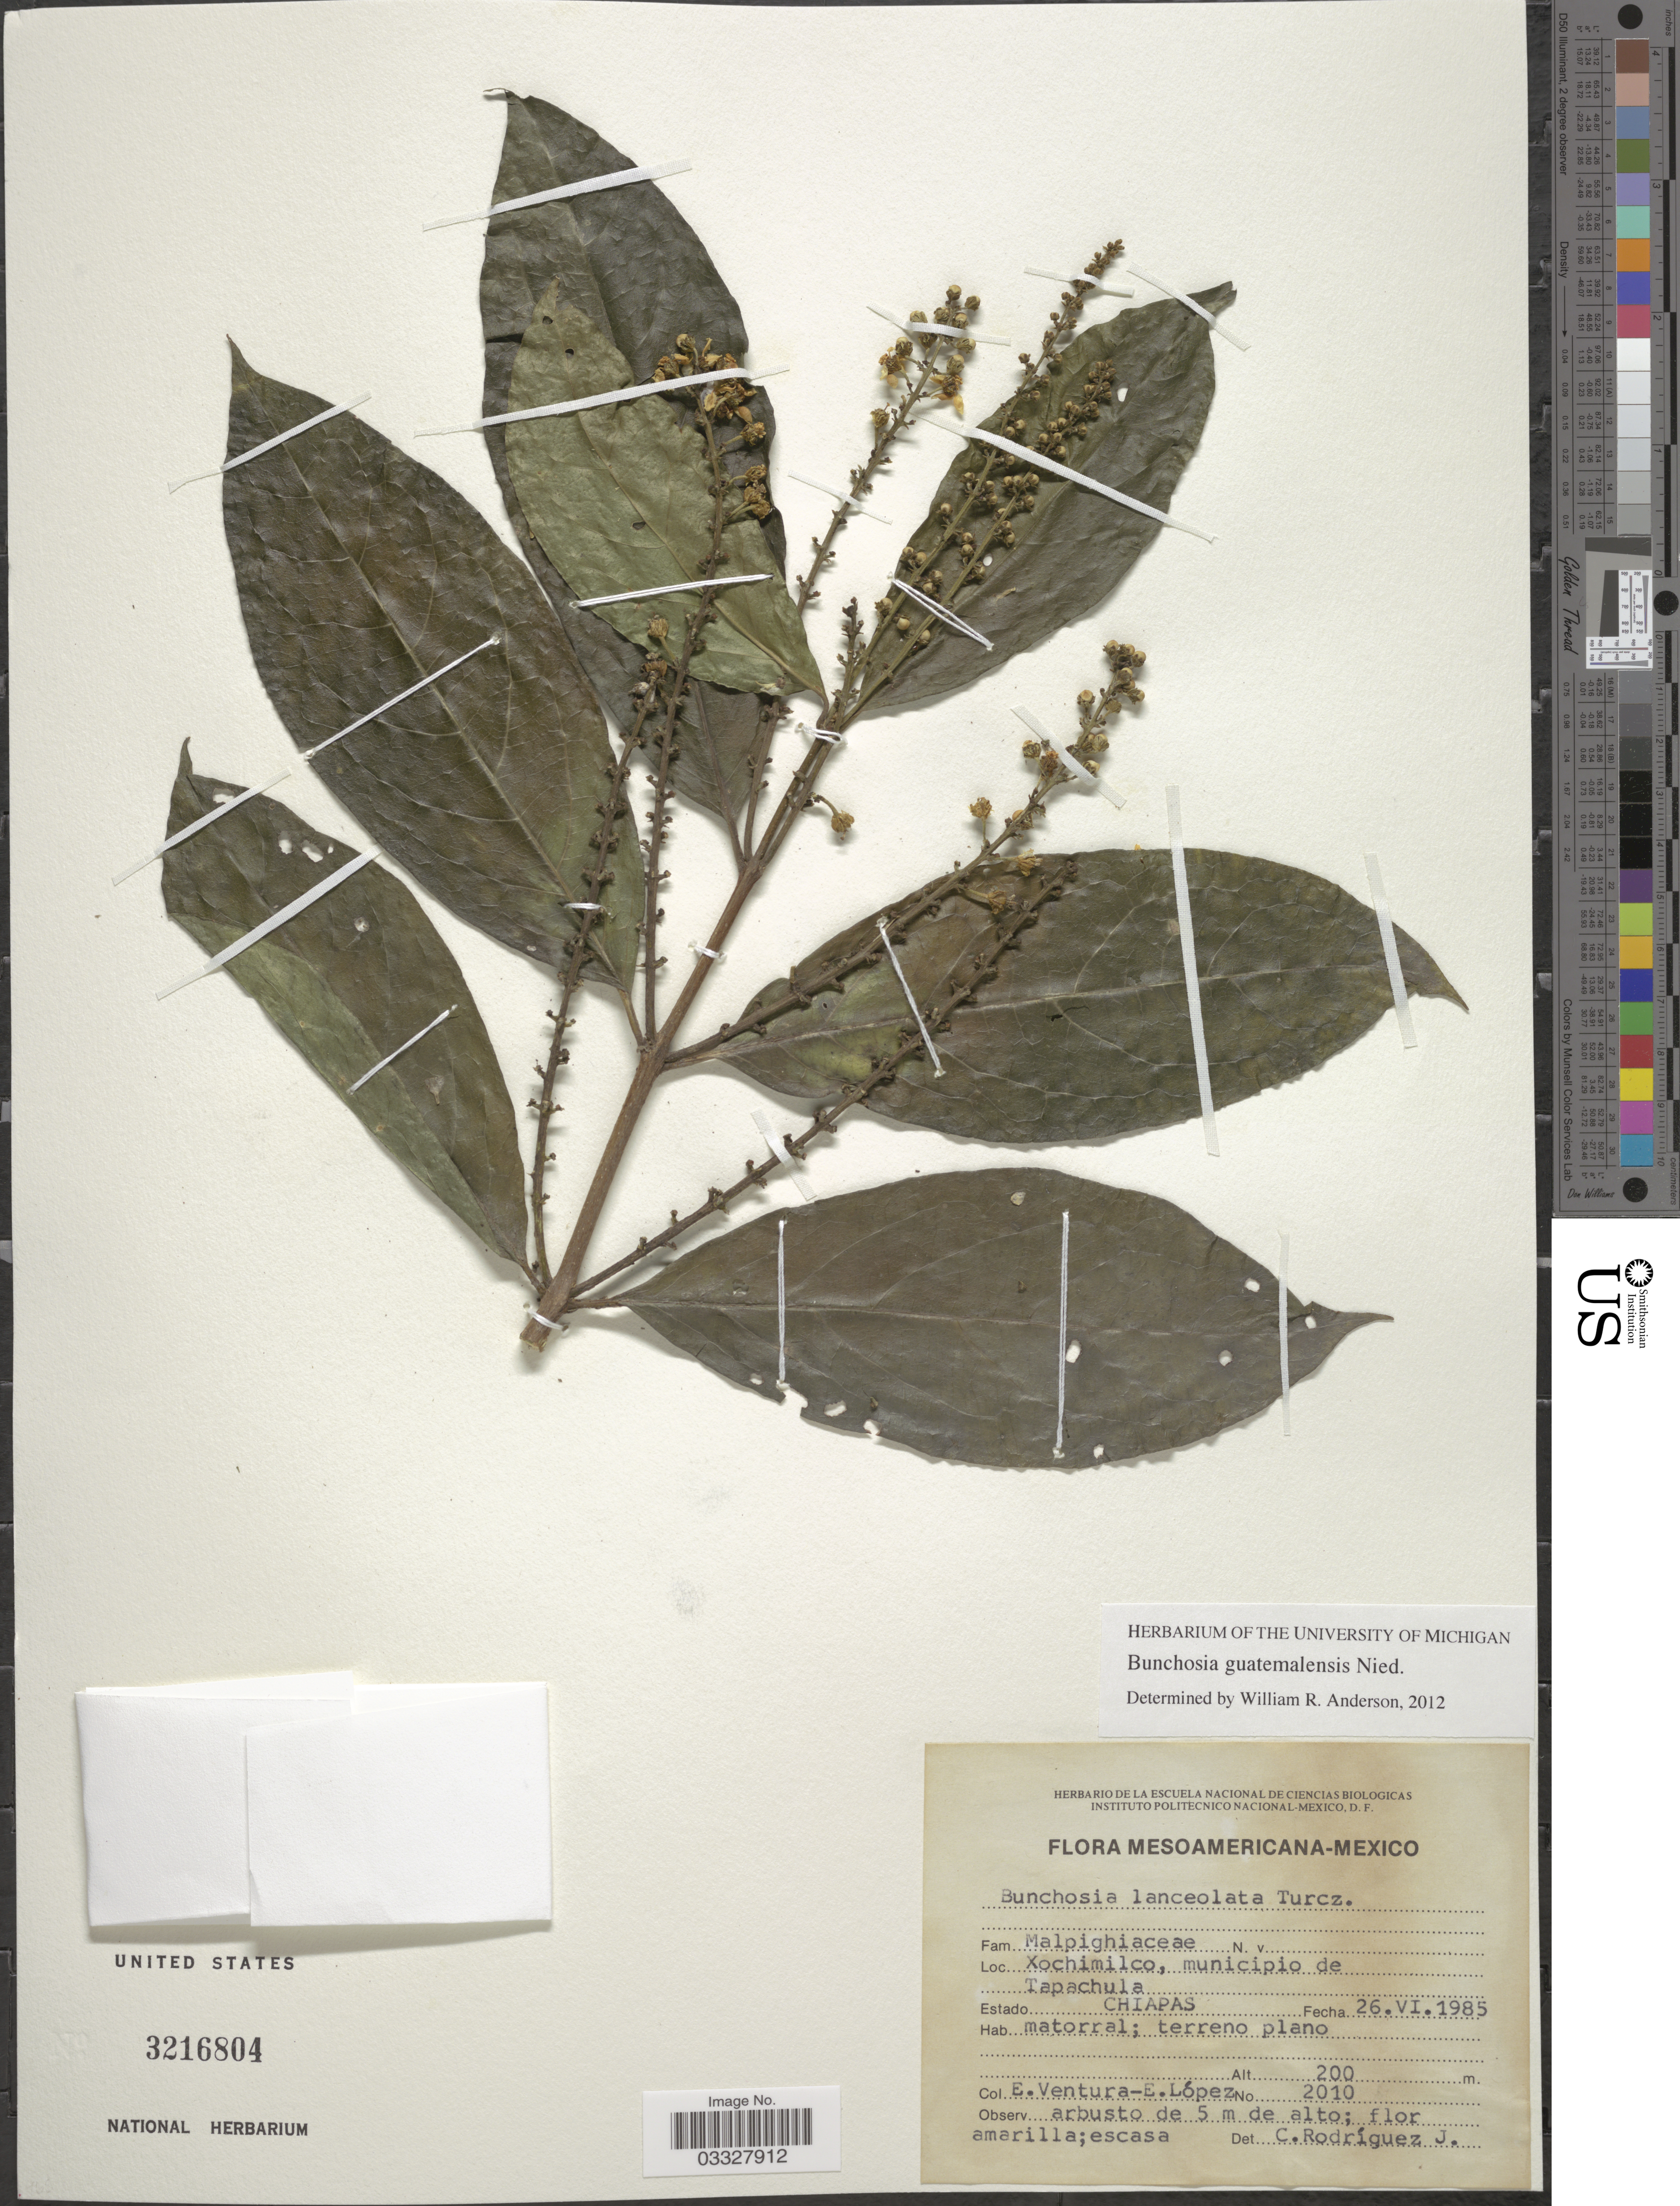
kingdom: Plantae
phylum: Tracheophyta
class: Magnoliopsida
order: Malpighiales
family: Malpighiaceae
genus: Bunchosia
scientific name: Bunchosia guatemalensis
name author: Nied.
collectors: E. Ventura & E. López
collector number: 2010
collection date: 1985-06-26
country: Mexico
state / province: Chiapas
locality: Xochimilco, municipio de Tapachula.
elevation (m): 200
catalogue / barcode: US 3216804